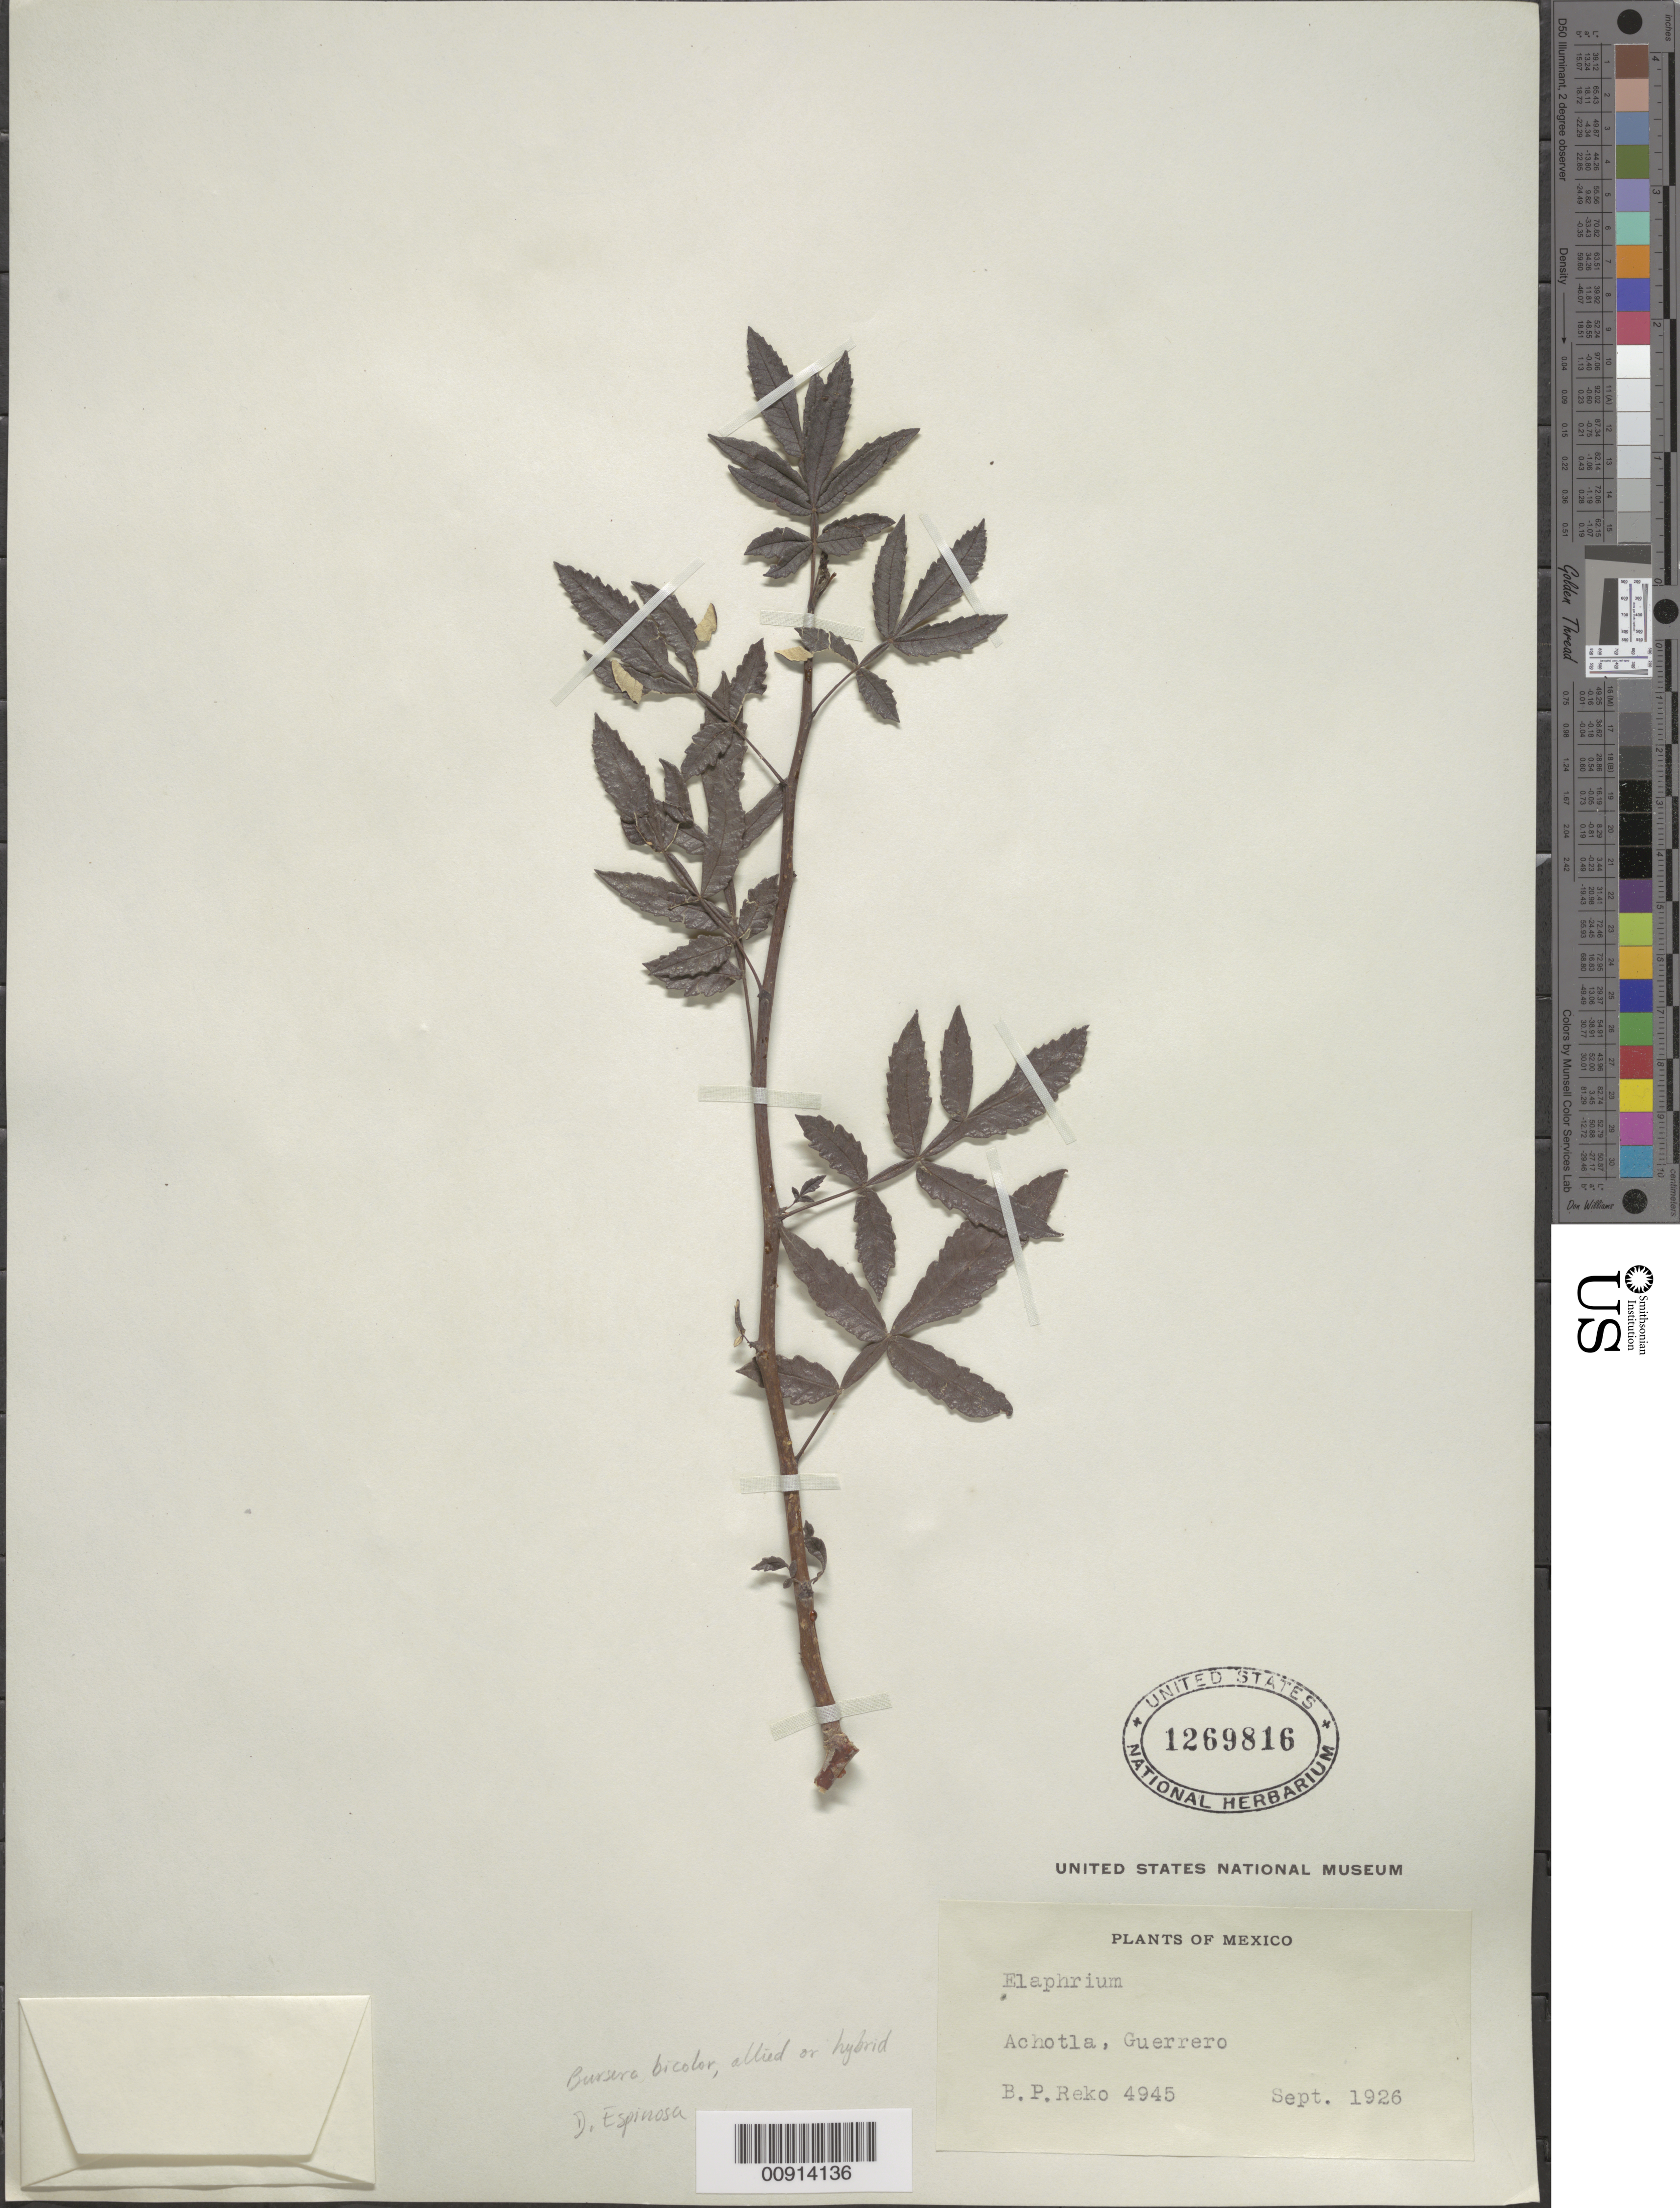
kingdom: Plantae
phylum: Tracheophyta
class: Magnoliopsida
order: Sapindales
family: Burseraceae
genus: Bursera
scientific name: Bursera sp.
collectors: B. P. Reko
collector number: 4945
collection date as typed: Sep 1926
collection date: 1926-09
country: Mexico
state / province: Guerrero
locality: Achotla, Guerrero.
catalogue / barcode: US 1269816